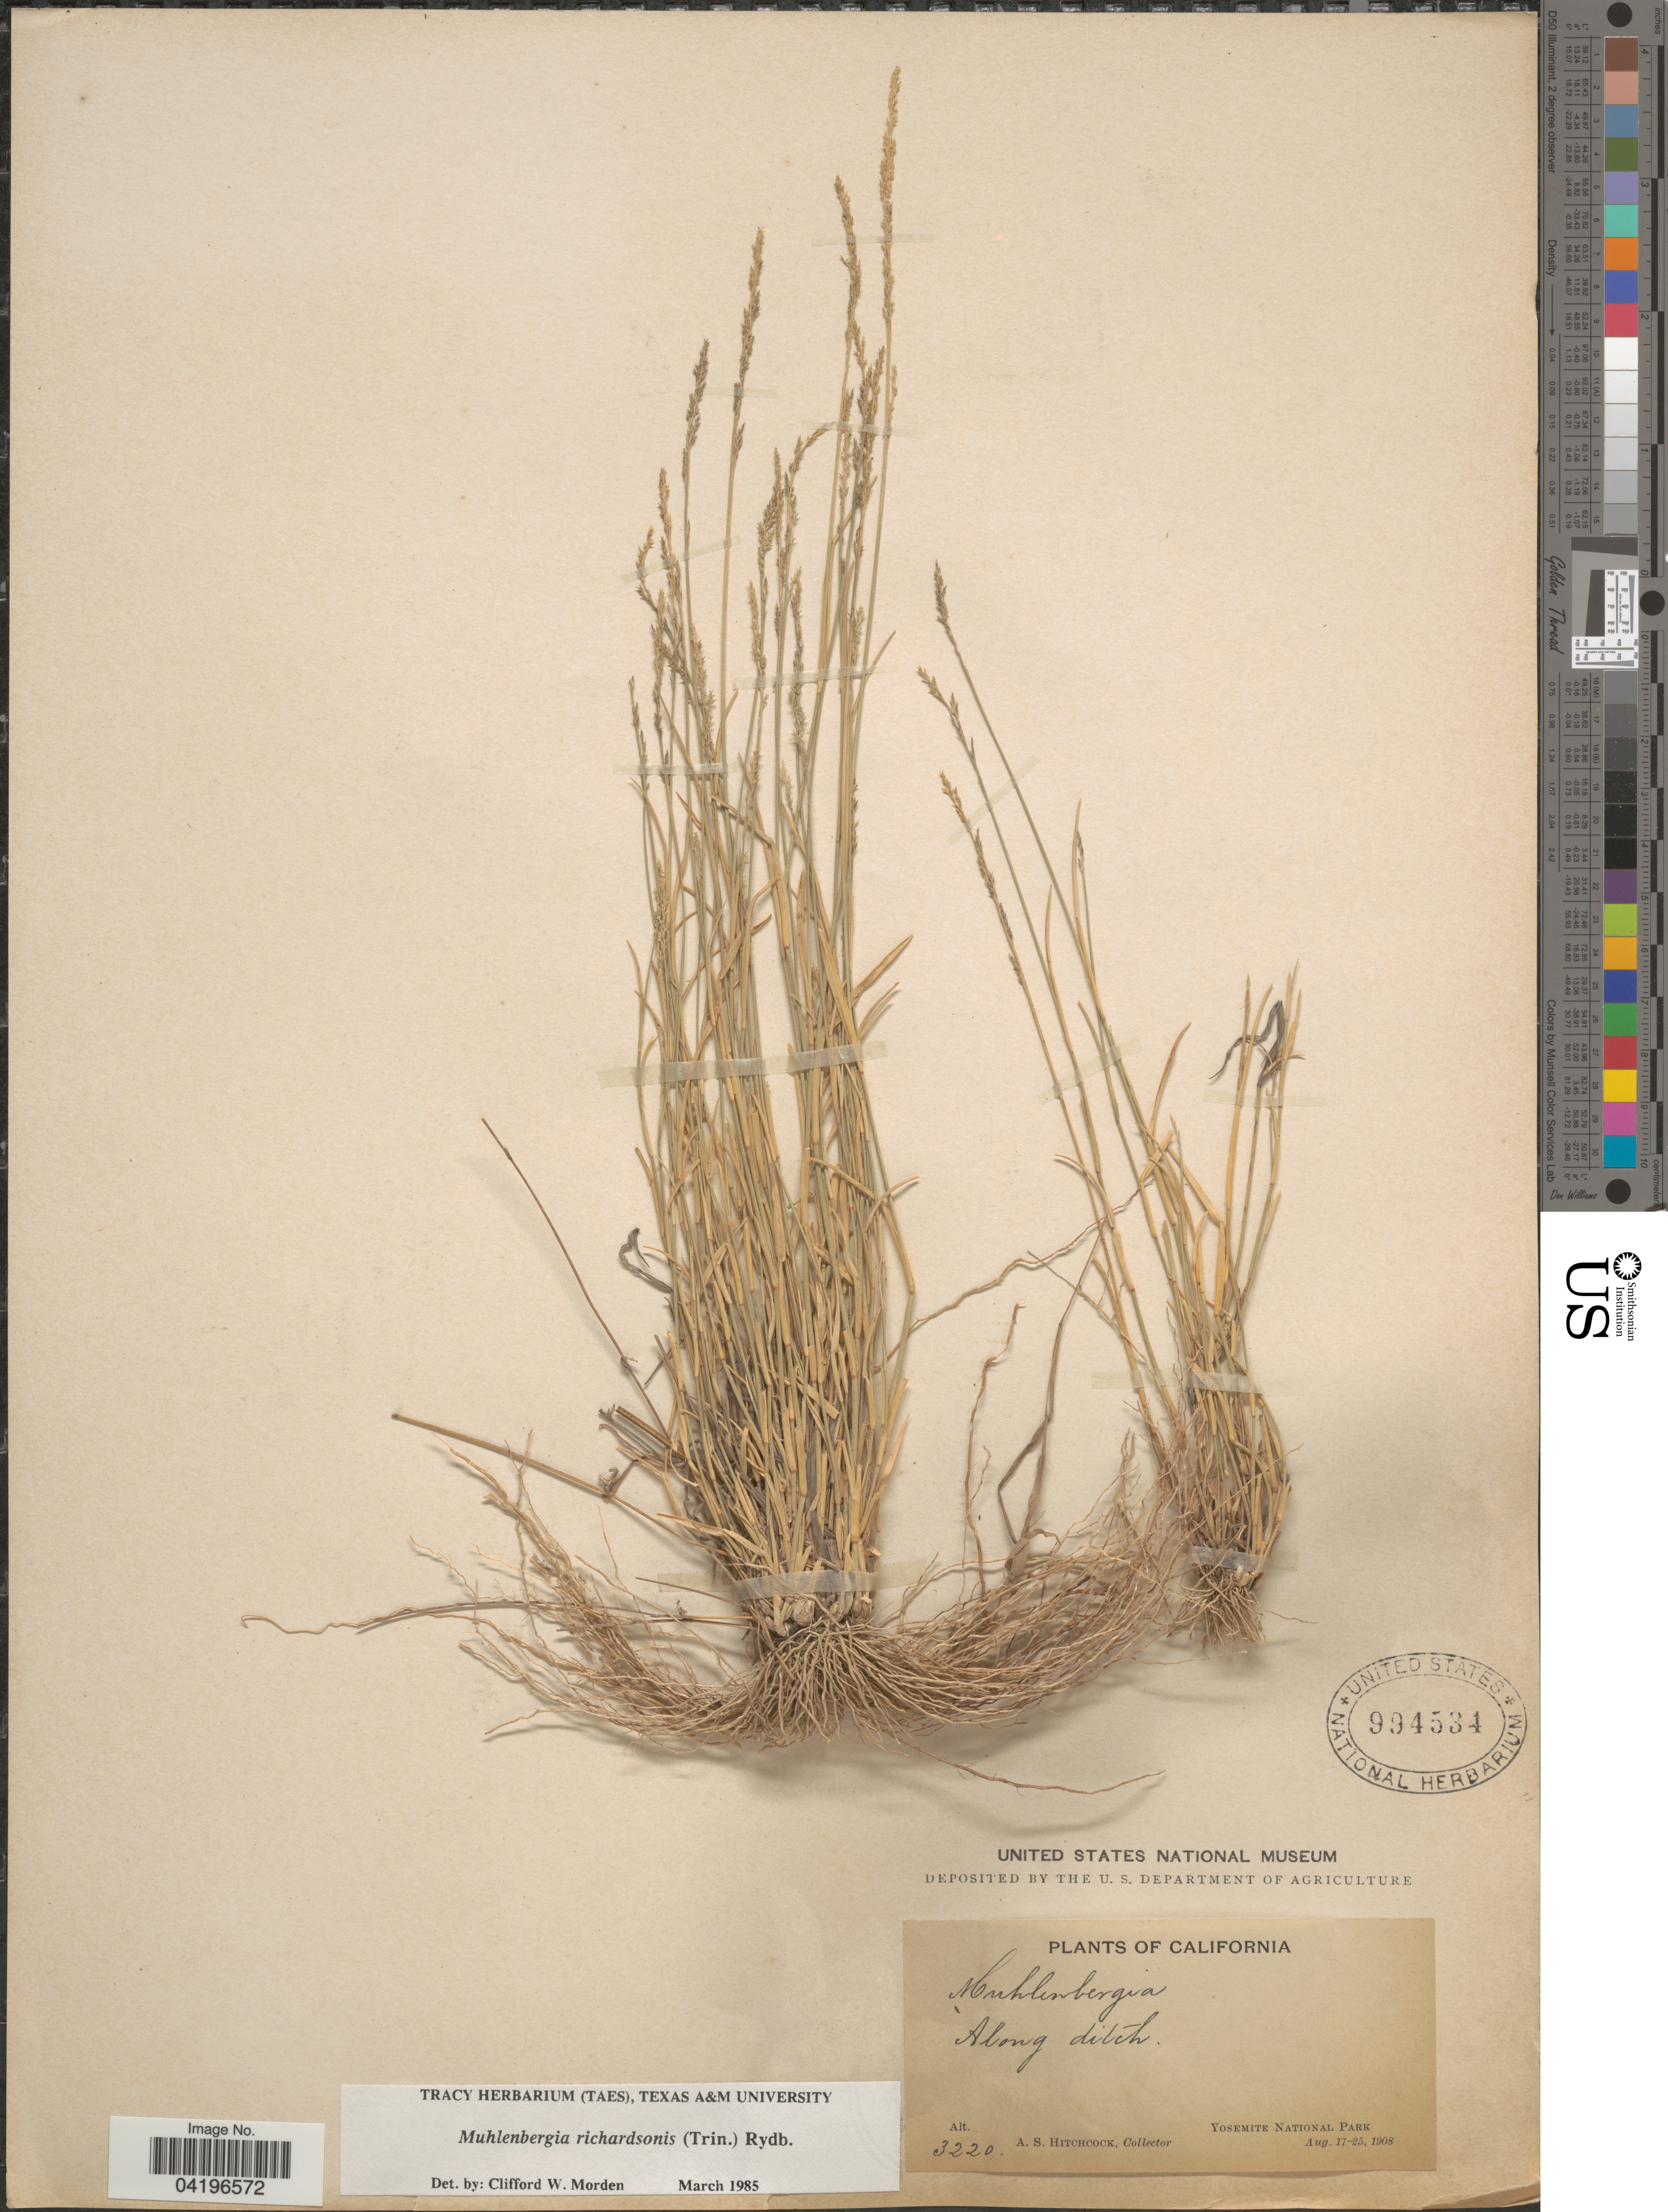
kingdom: Plantae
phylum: Tracheophyta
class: Liliopsida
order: Poales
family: Poaceae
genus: Muhlenbergia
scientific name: Muhlenbergia richardsonis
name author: (Trin.) Rydb.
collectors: A. S. Hitchcock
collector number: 3220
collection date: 1908-08-17/1908-08-25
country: United States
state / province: California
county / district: Mariposa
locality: Yosemite National Park.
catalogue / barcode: US 994534